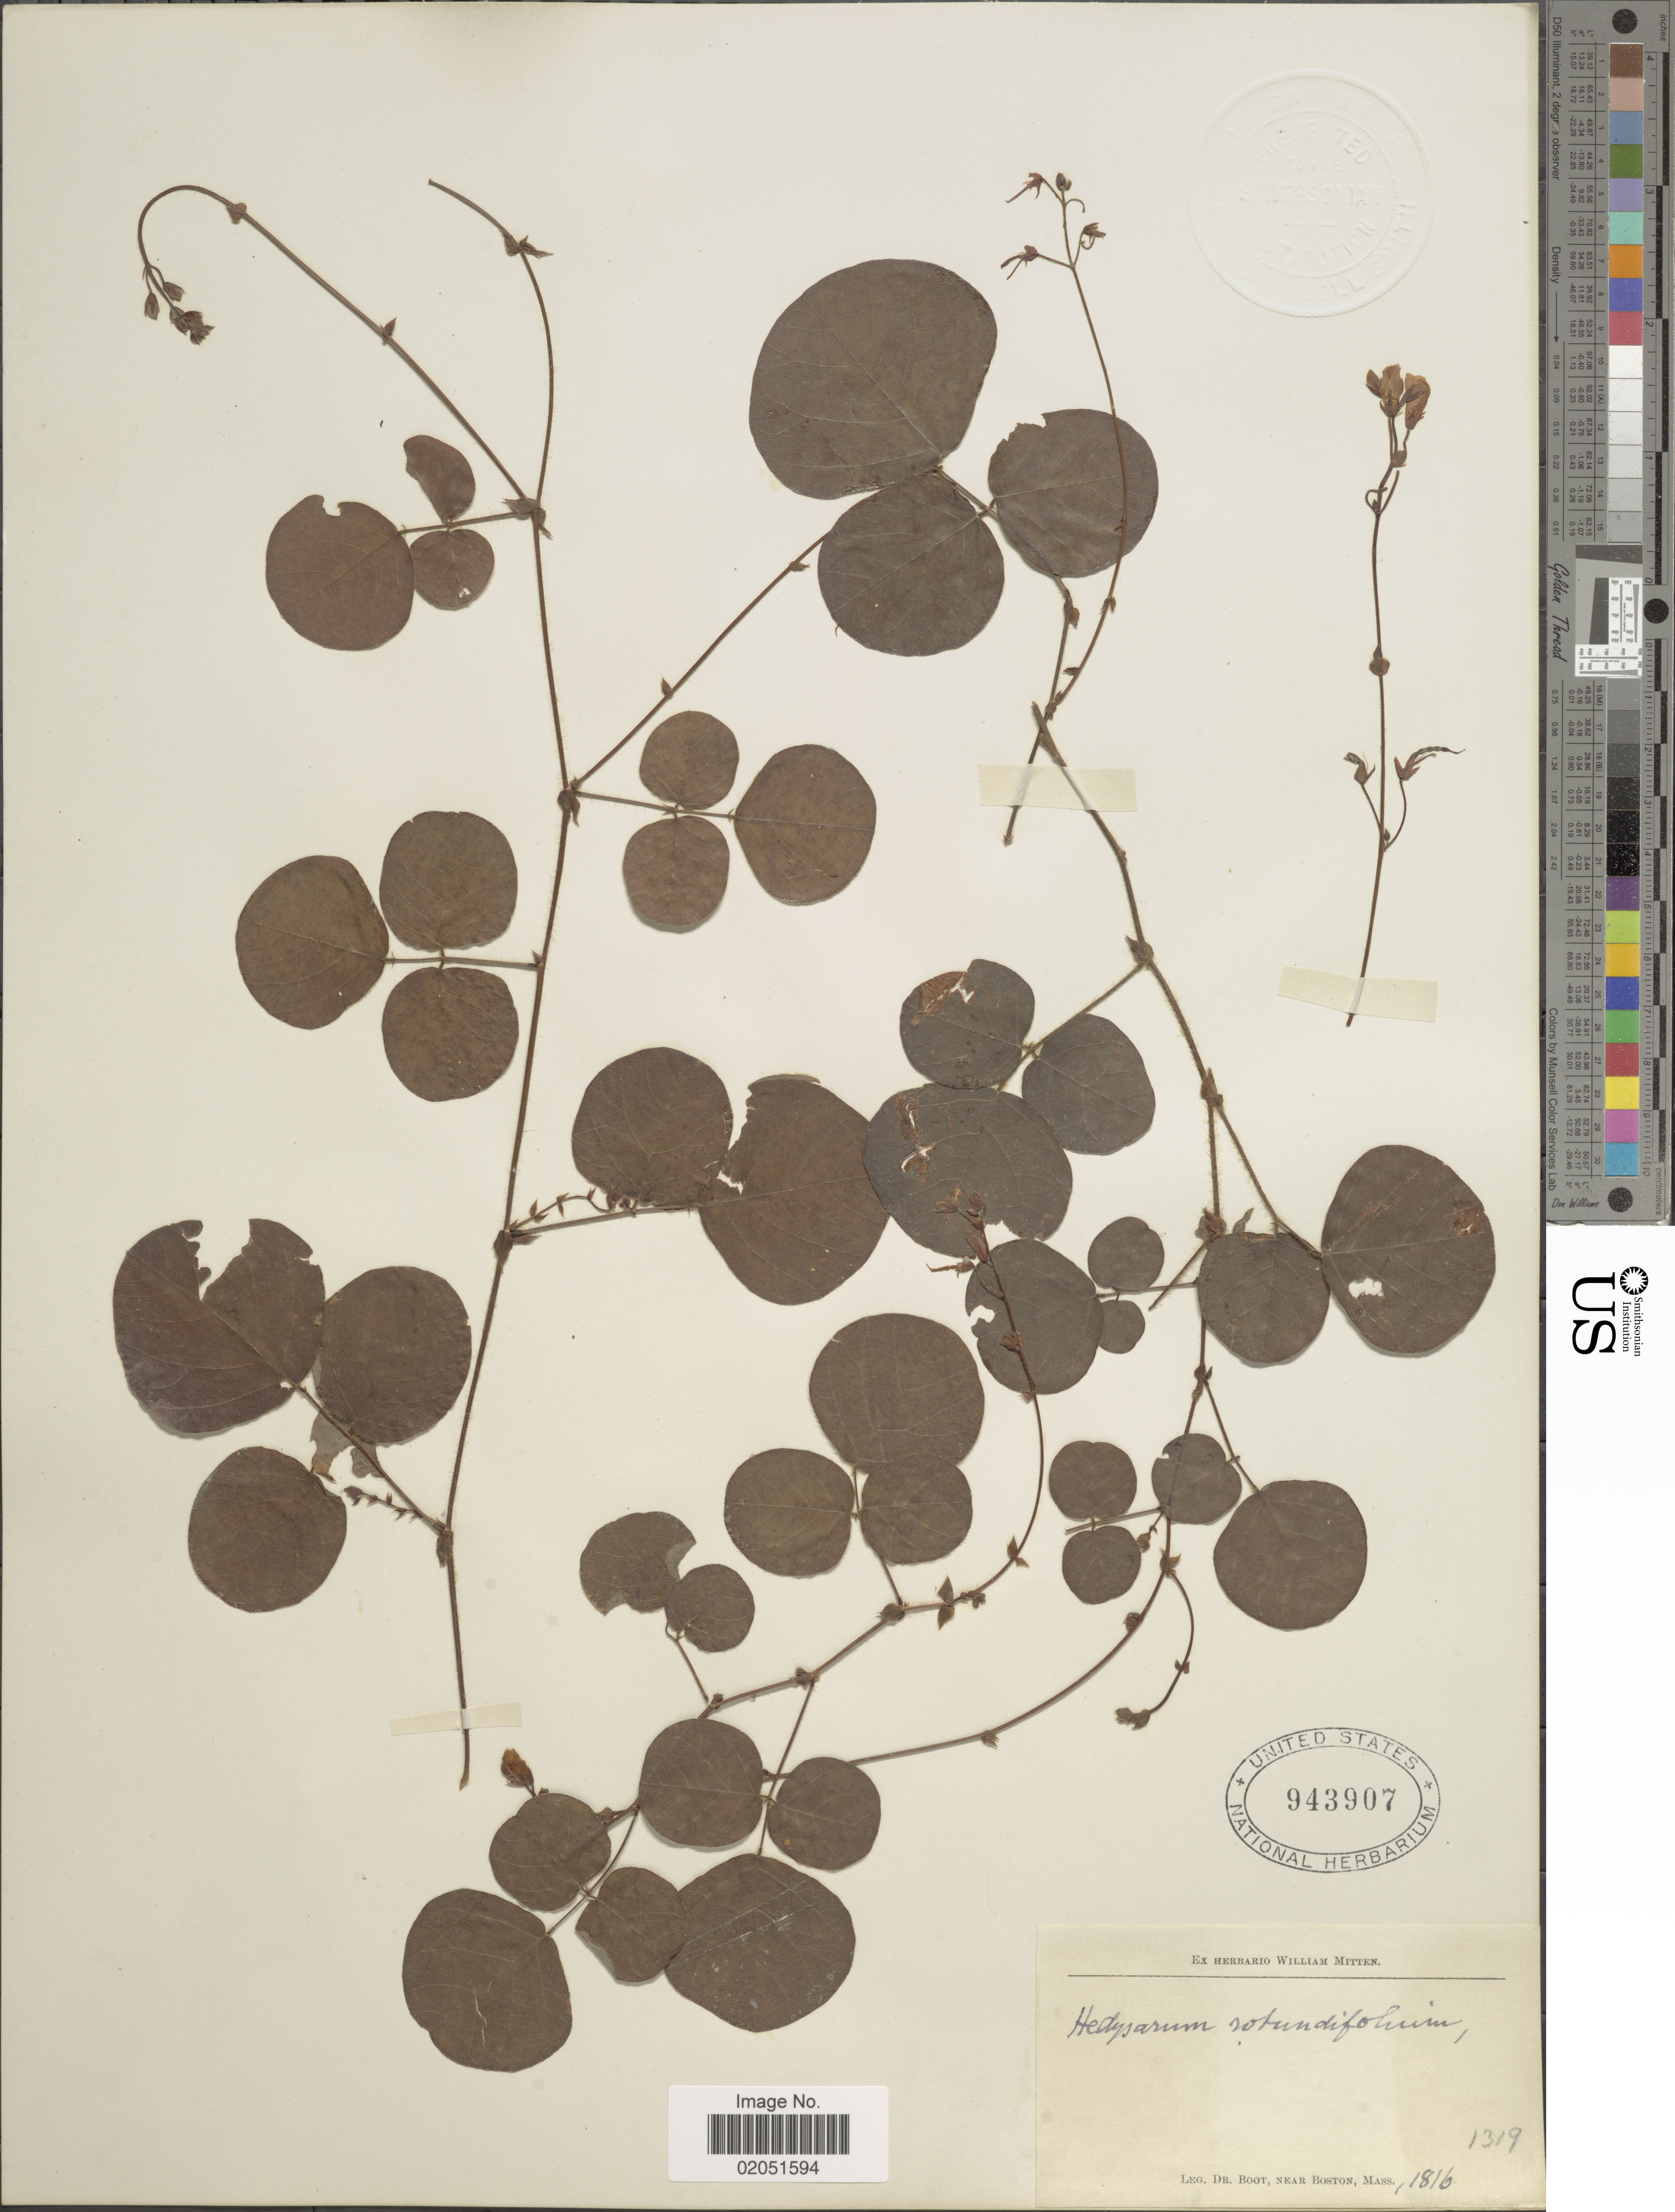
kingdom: Plantae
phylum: Tracheophyta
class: Magnoliopsida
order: Fabales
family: Fabaceae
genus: Desmodium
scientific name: Desmodium rotundifolium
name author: DC.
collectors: Boot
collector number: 1319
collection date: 1816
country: United States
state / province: Massachusetts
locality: Near Boston, Mass.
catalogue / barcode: US 943907